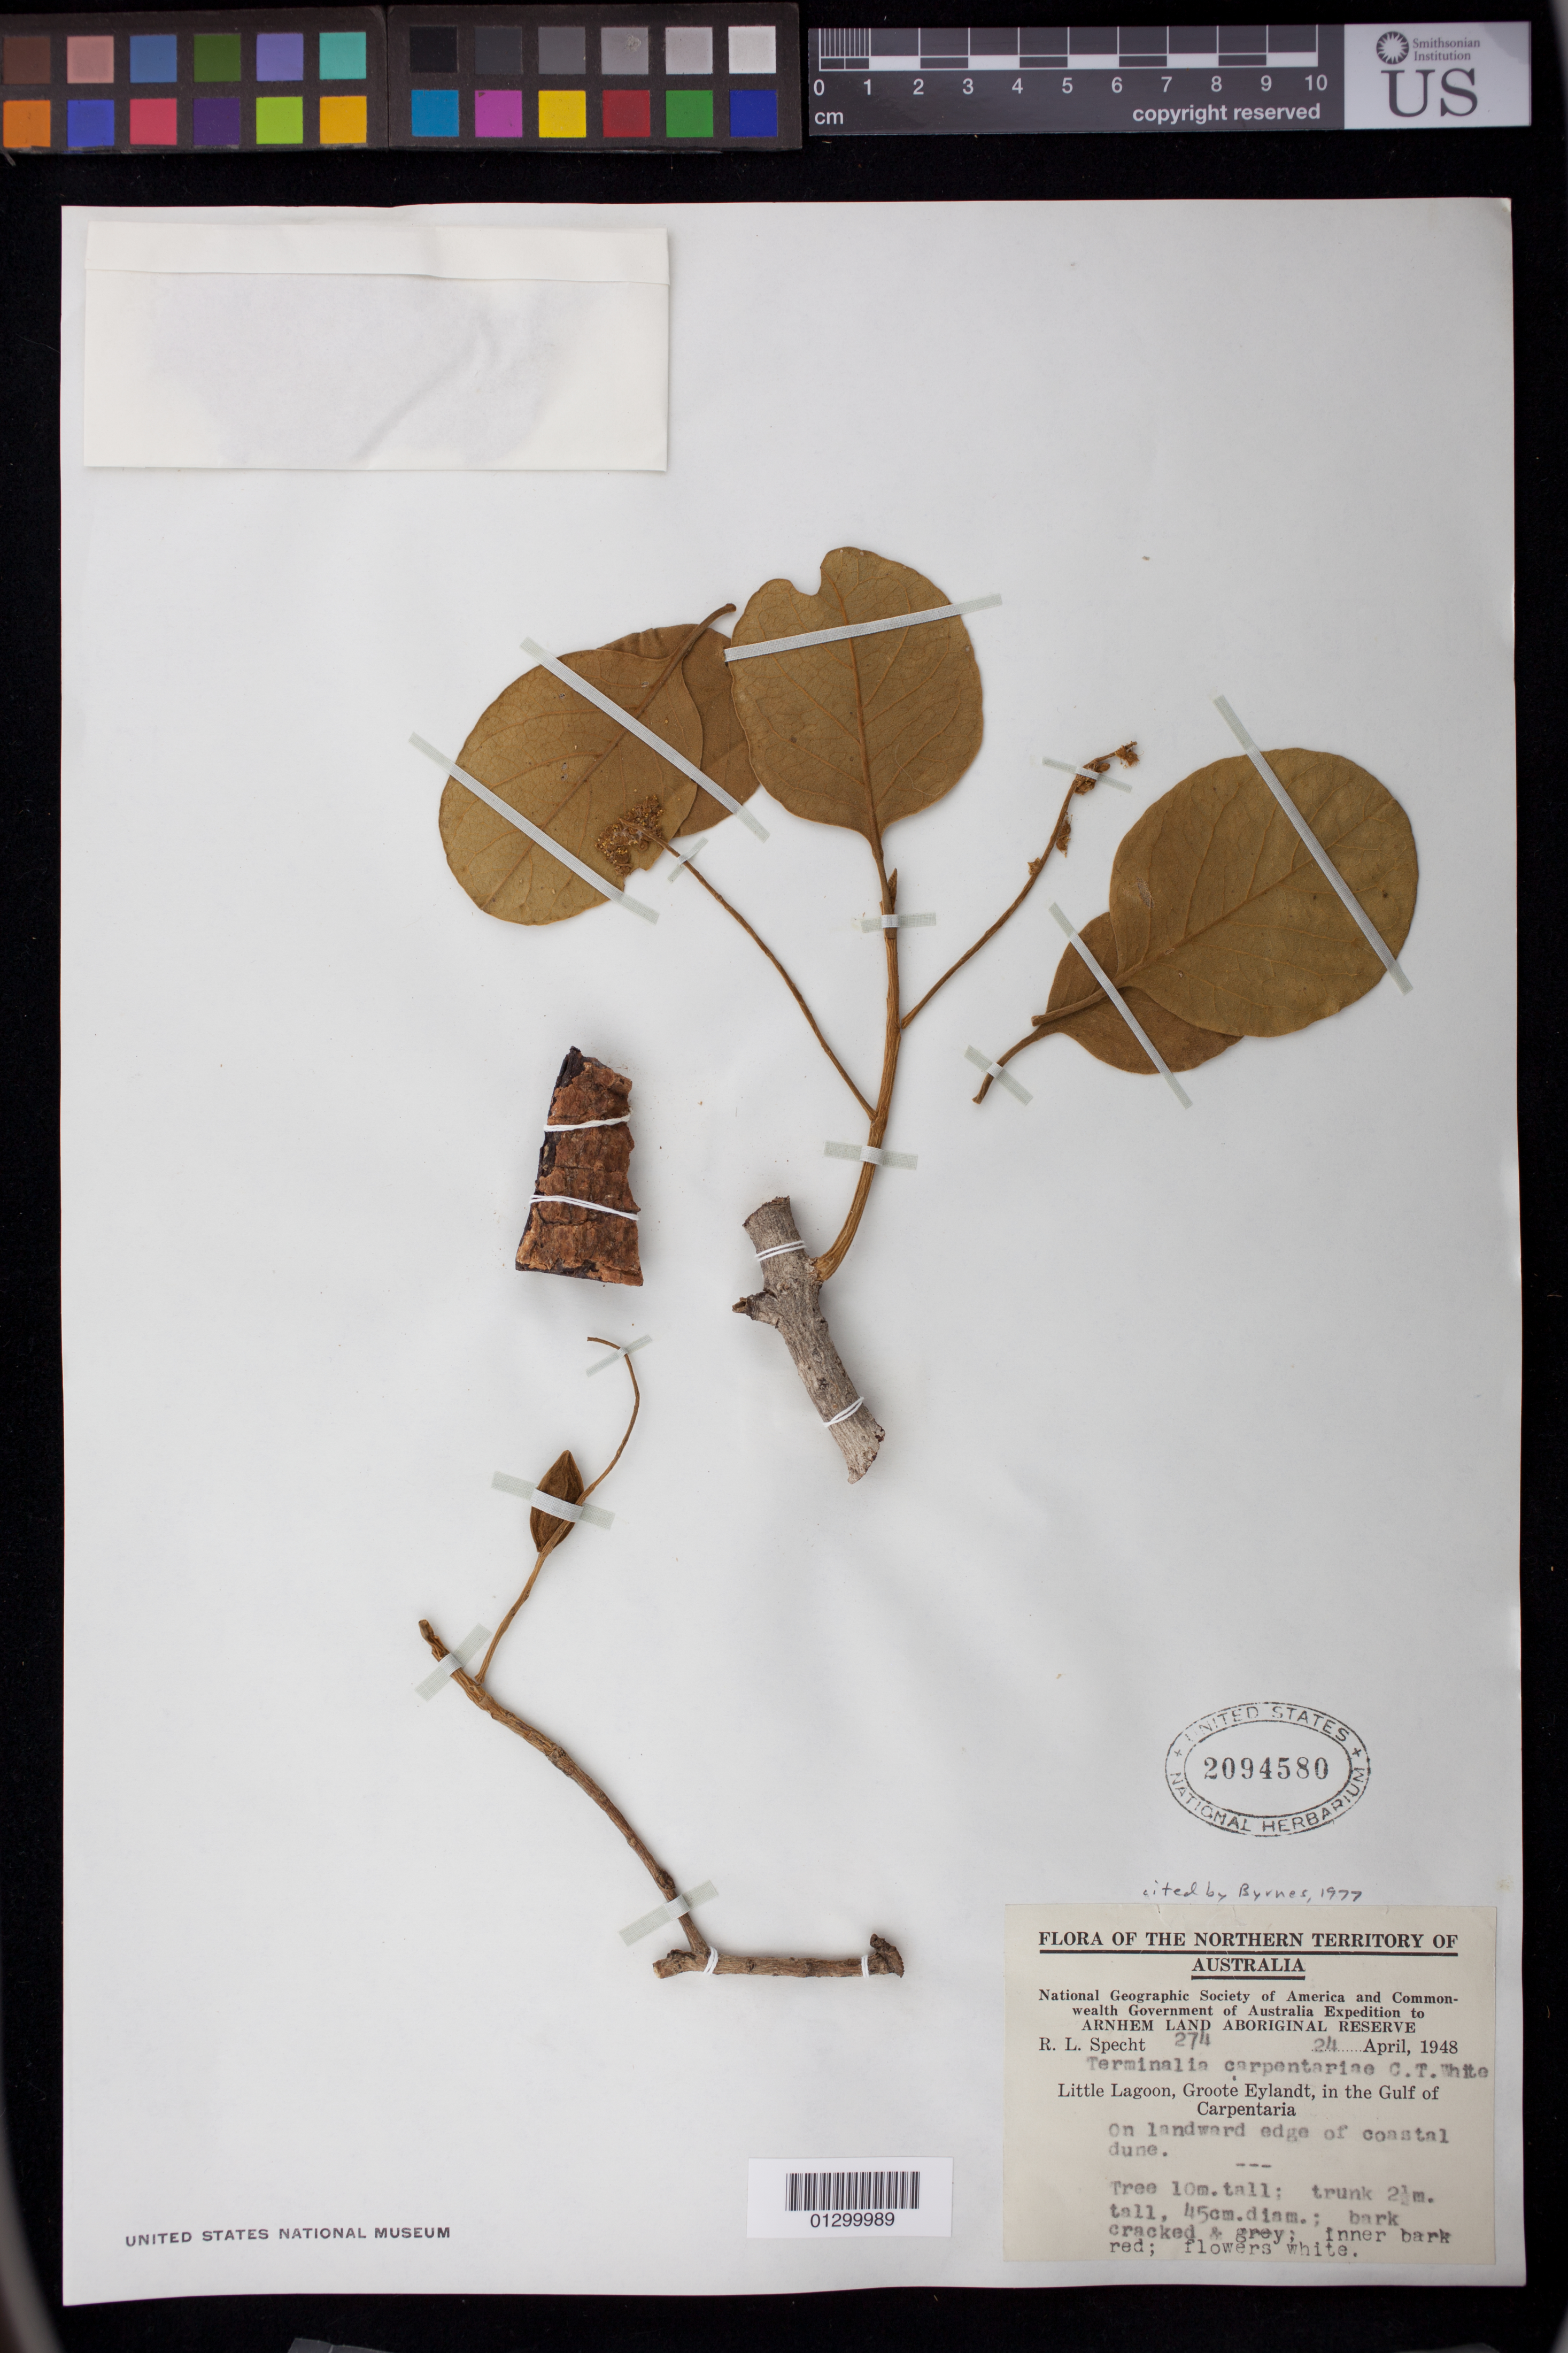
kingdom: Plantae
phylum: Tracheophyta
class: Magnoliopsida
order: Myrtales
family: Combretaceae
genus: Terminalia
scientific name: Terminalia carpentariae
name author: C.T. White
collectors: R. L. Specht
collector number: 274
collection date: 1948-04-24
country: Australia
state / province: Northern Territory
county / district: East Arnhem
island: Groote Eylandt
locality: Little Lagoon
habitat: On landward edge of coastal dune.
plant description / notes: Tree 10 m. tall; trunk 2.5 m. tall, 45 cm. diam.; bark cracked and grey; inner bark red; flowers white.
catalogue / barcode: US 2094580